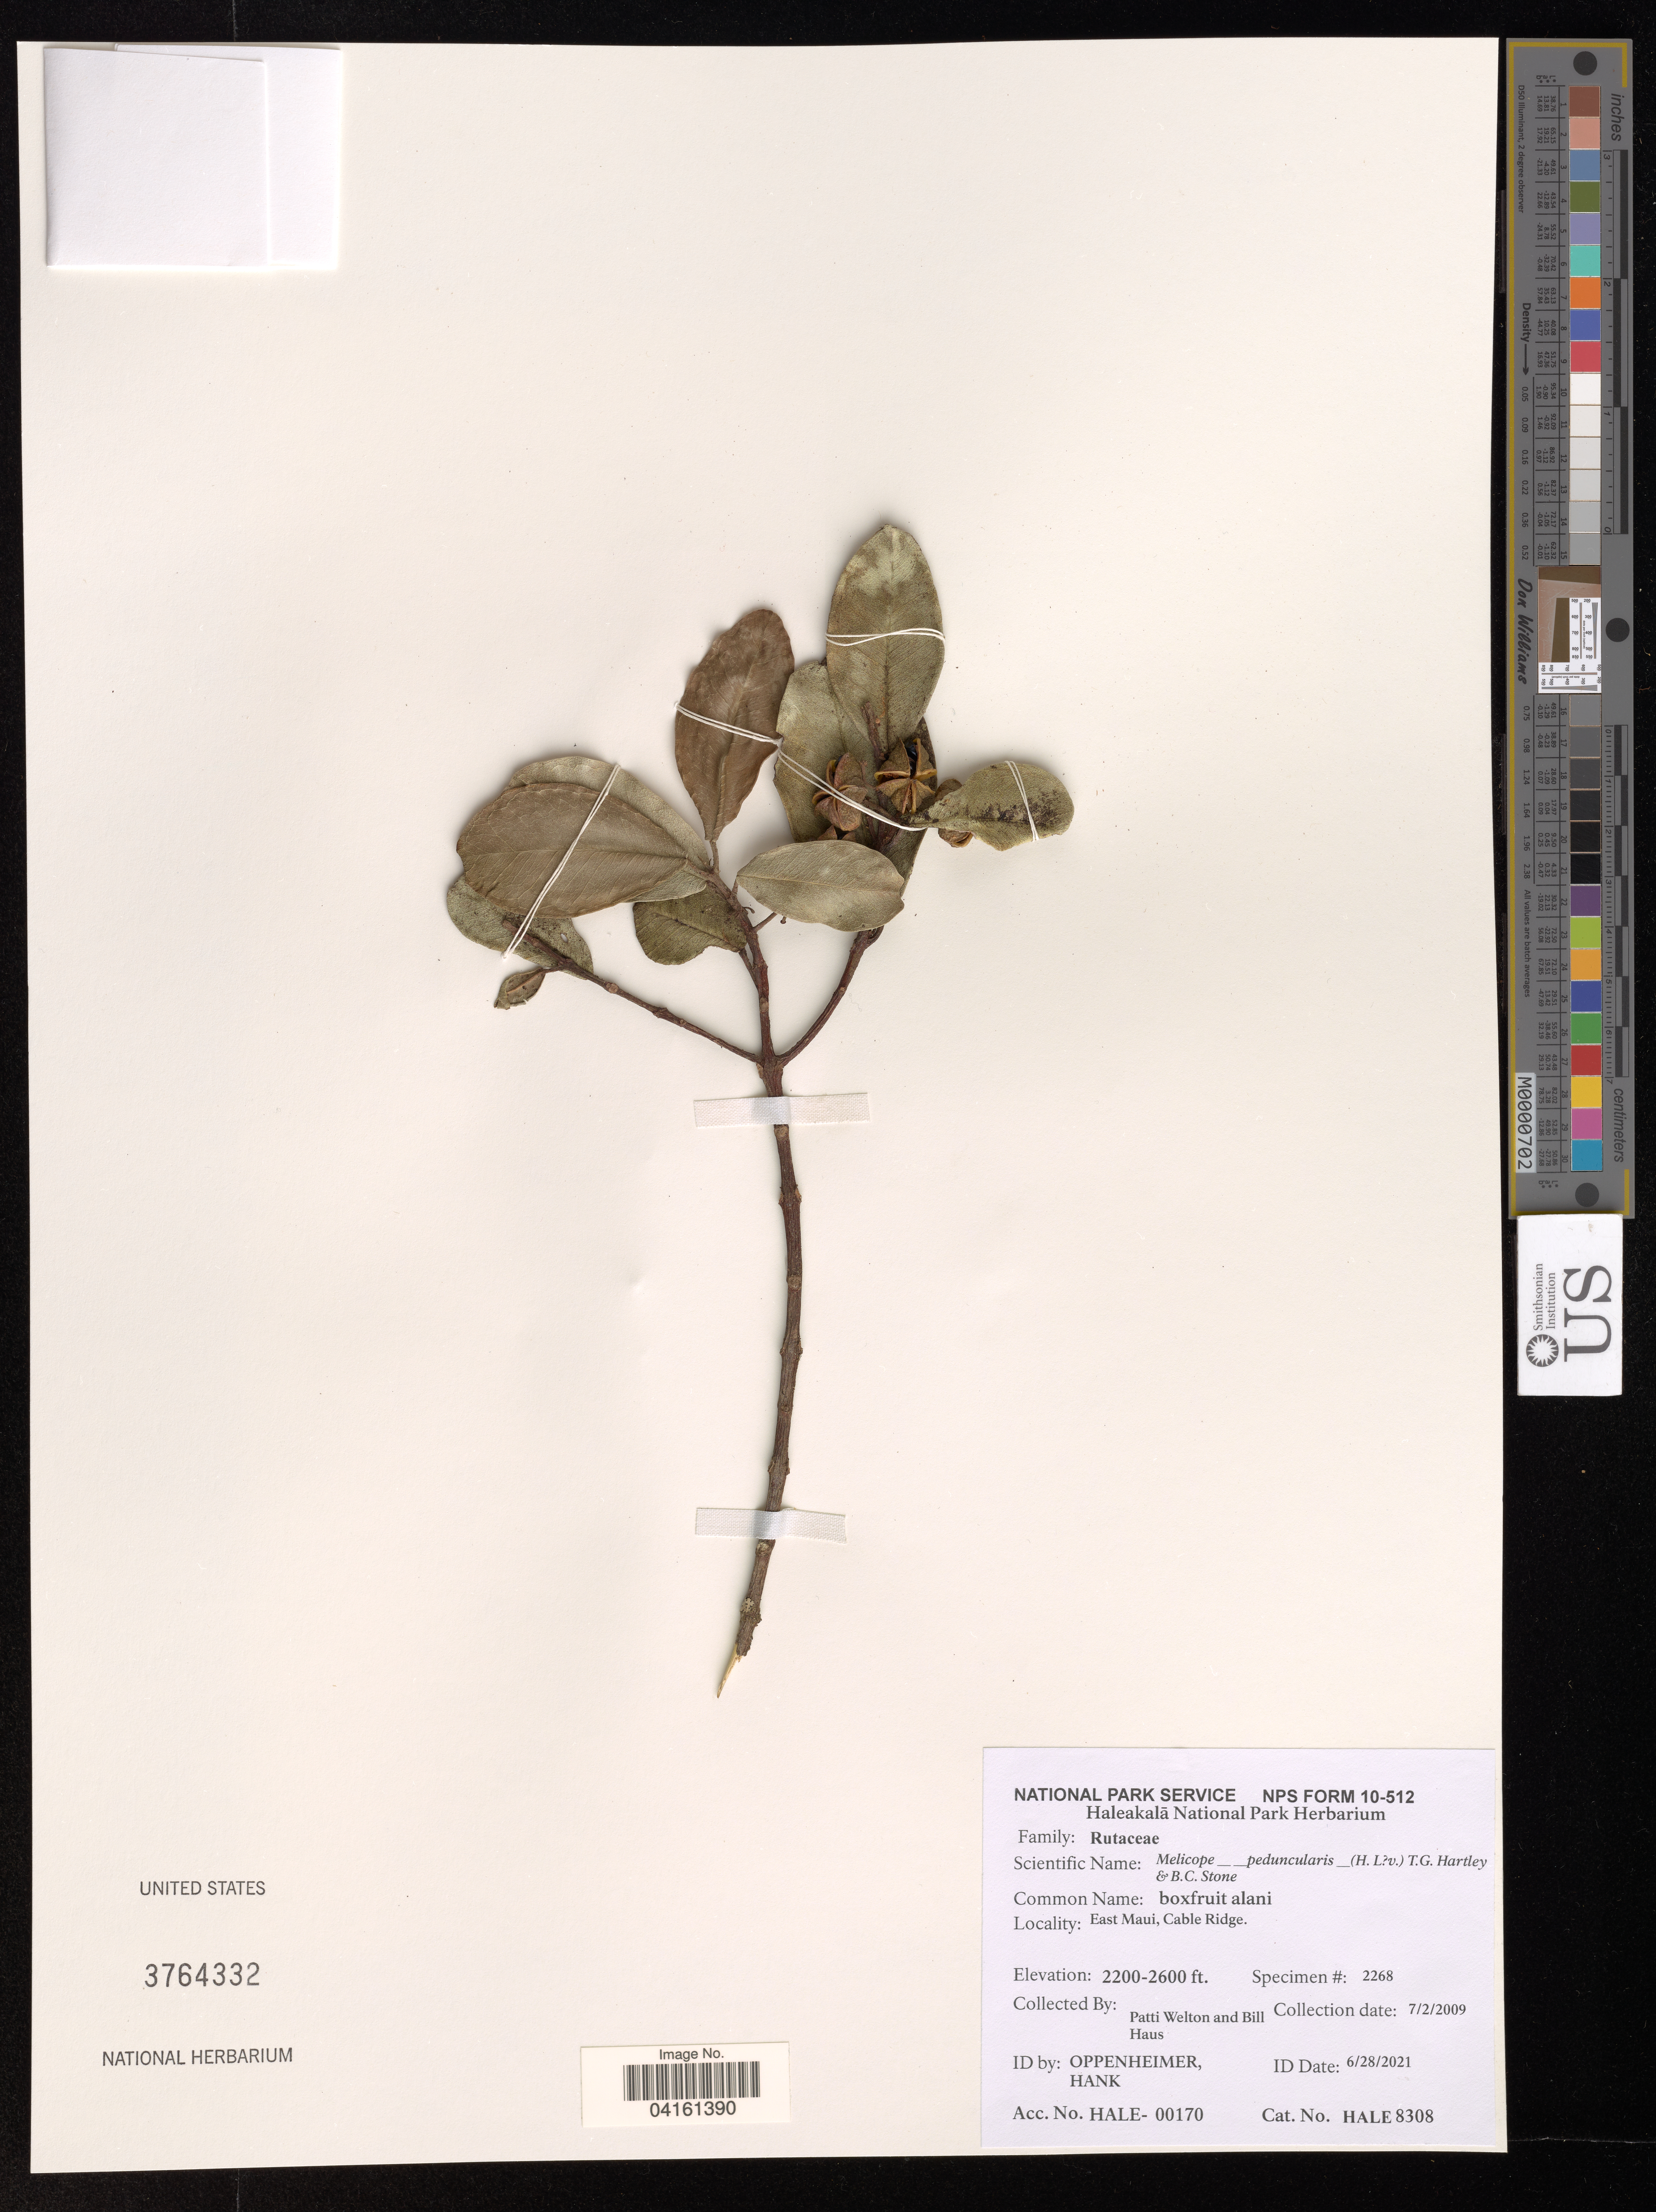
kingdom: Plantae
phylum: Tracheophyta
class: Magnoliopsida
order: Sapindales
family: Rutaceae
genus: Melicope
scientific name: Melicope peduncularis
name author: (H. Lév.) T.G. Hartley & B.C. Stone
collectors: P. Welton & B. Haus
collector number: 2268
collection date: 2009-07-02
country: United States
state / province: Hawaii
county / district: Maui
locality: East Maui, Cable Ridge.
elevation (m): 671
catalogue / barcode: US 3764332